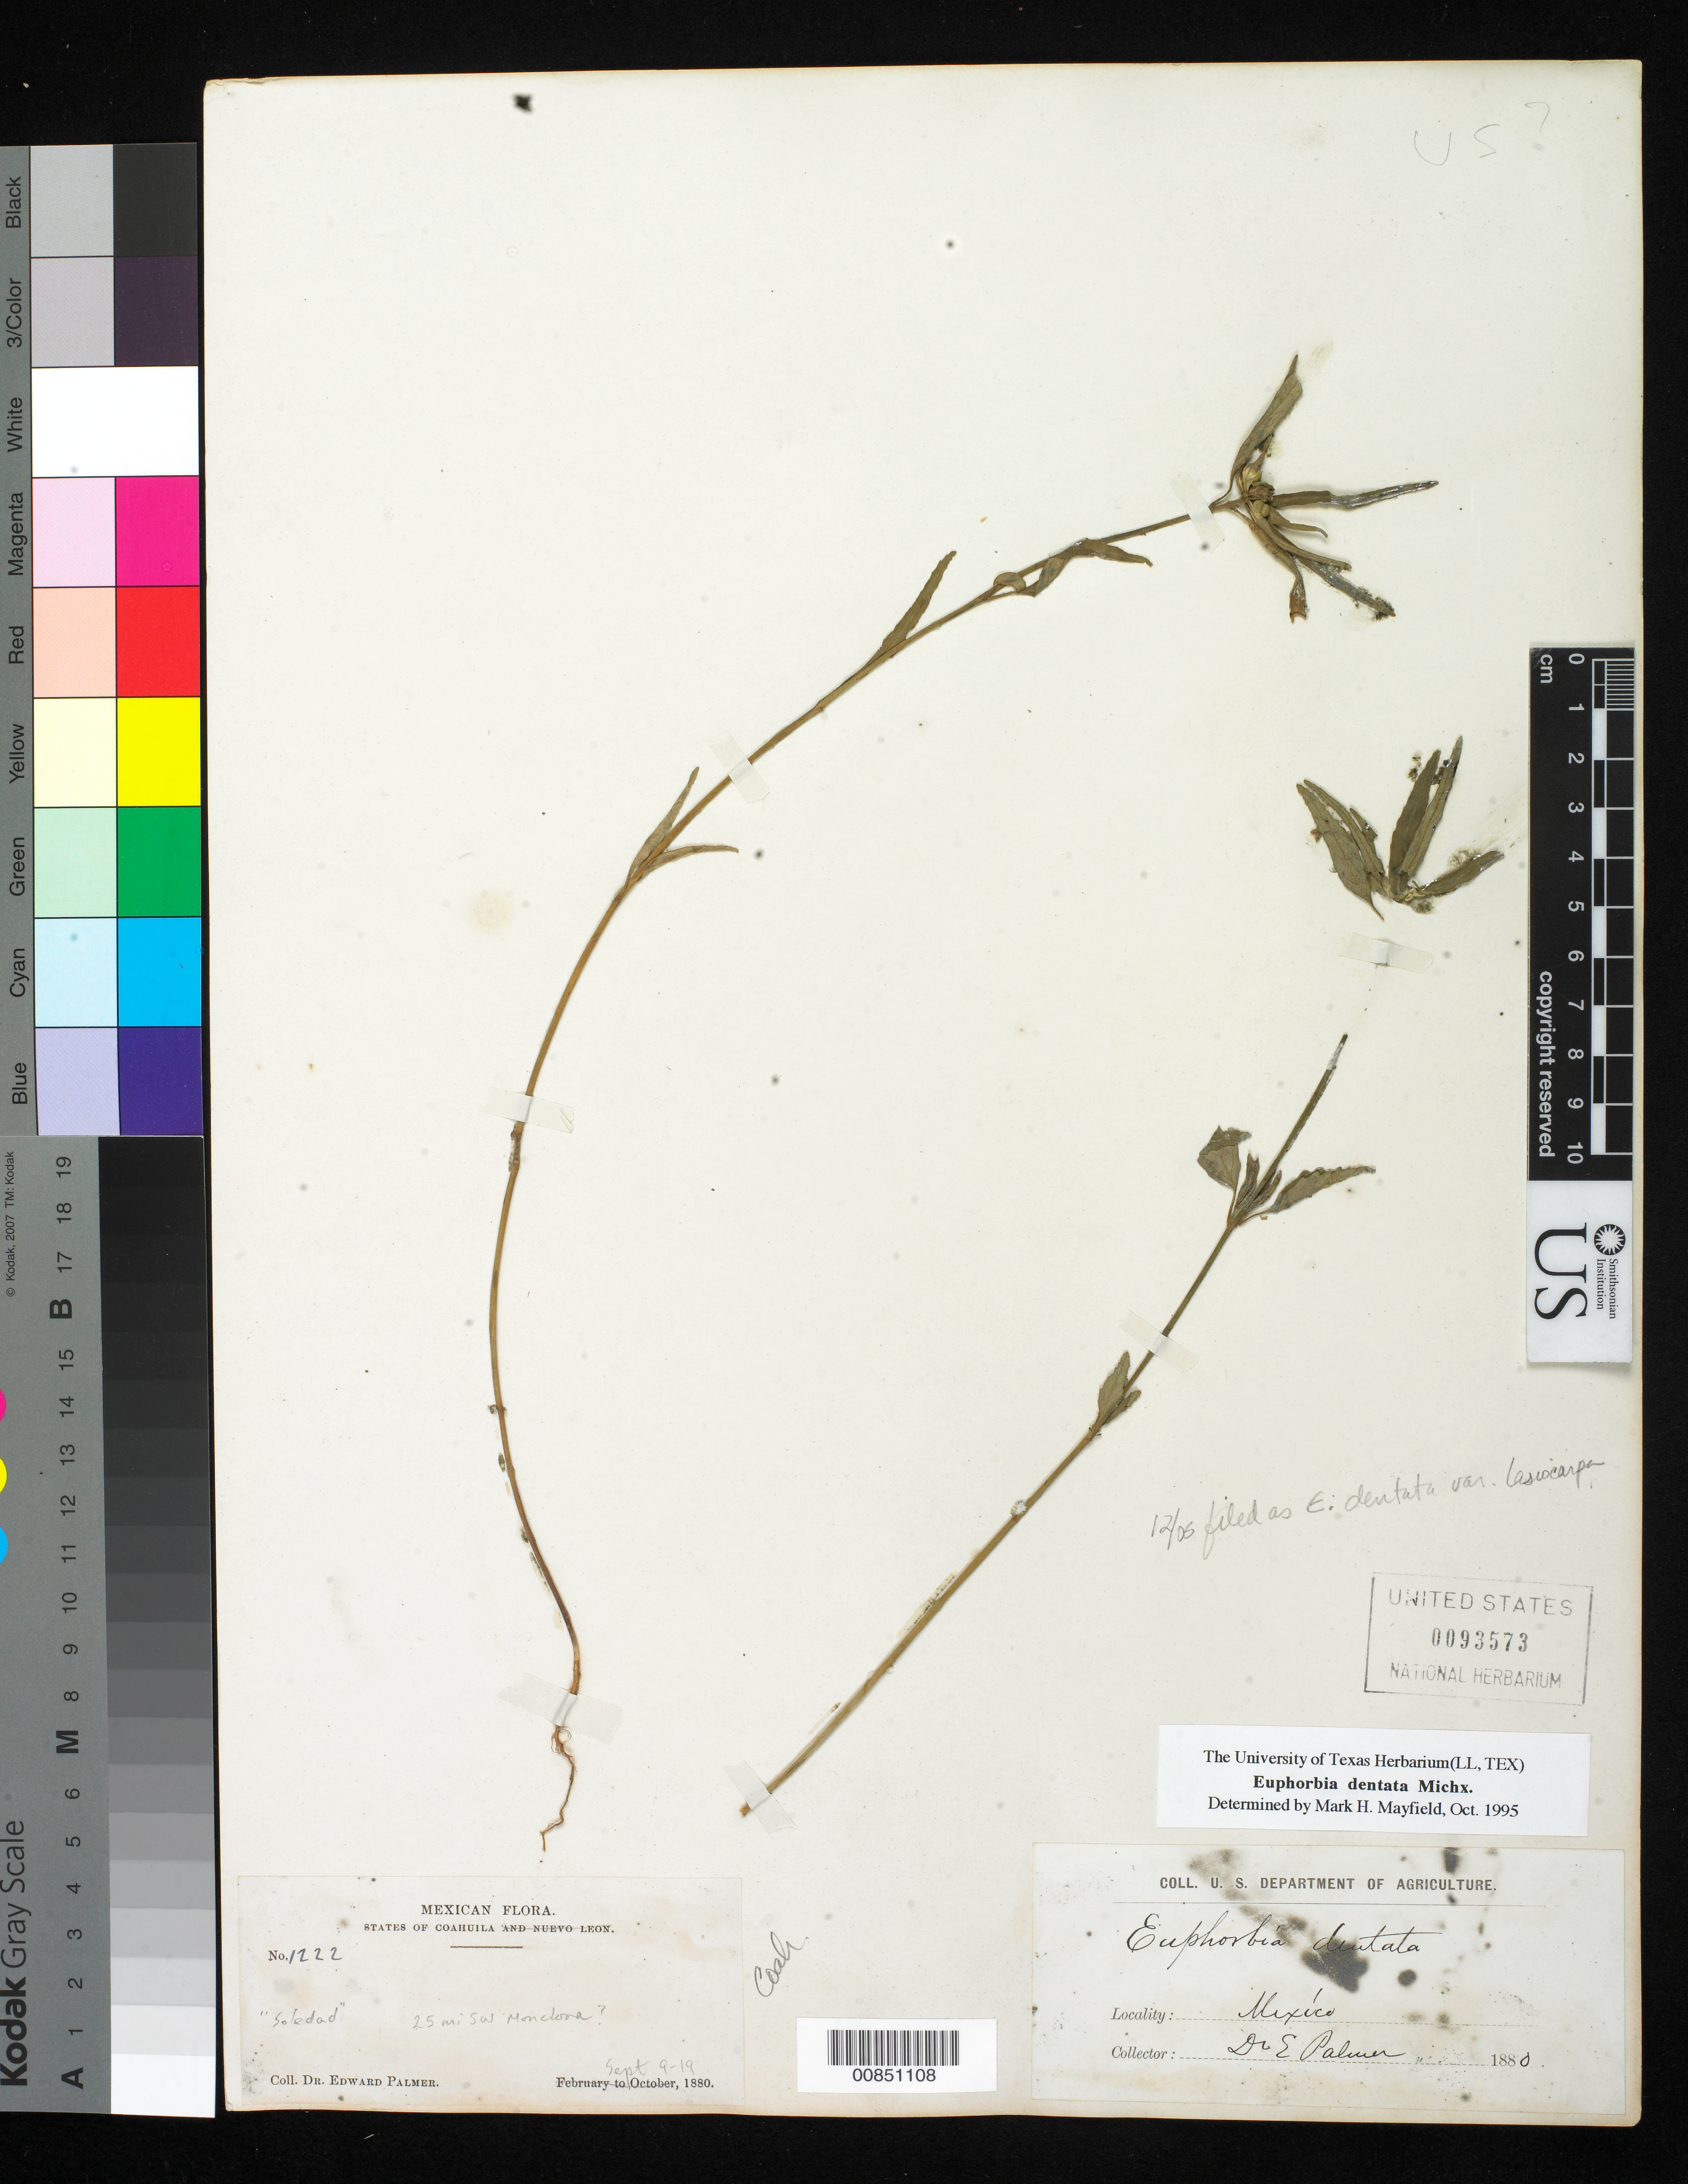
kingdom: Plantae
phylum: Tracheophyta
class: Magnoliopsida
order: Malpighiales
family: Euphorbiaceae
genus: Euphorbia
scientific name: Euphorbia dentata var. lasiocarpa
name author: Boiss.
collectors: E. Palmer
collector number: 1222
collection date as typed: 09 Sep 1880 to 19 Sep 1880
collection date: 1880-09-09/1880-09-19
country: Mexico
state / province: Coahuila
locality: Soledad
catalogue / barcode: US 93573